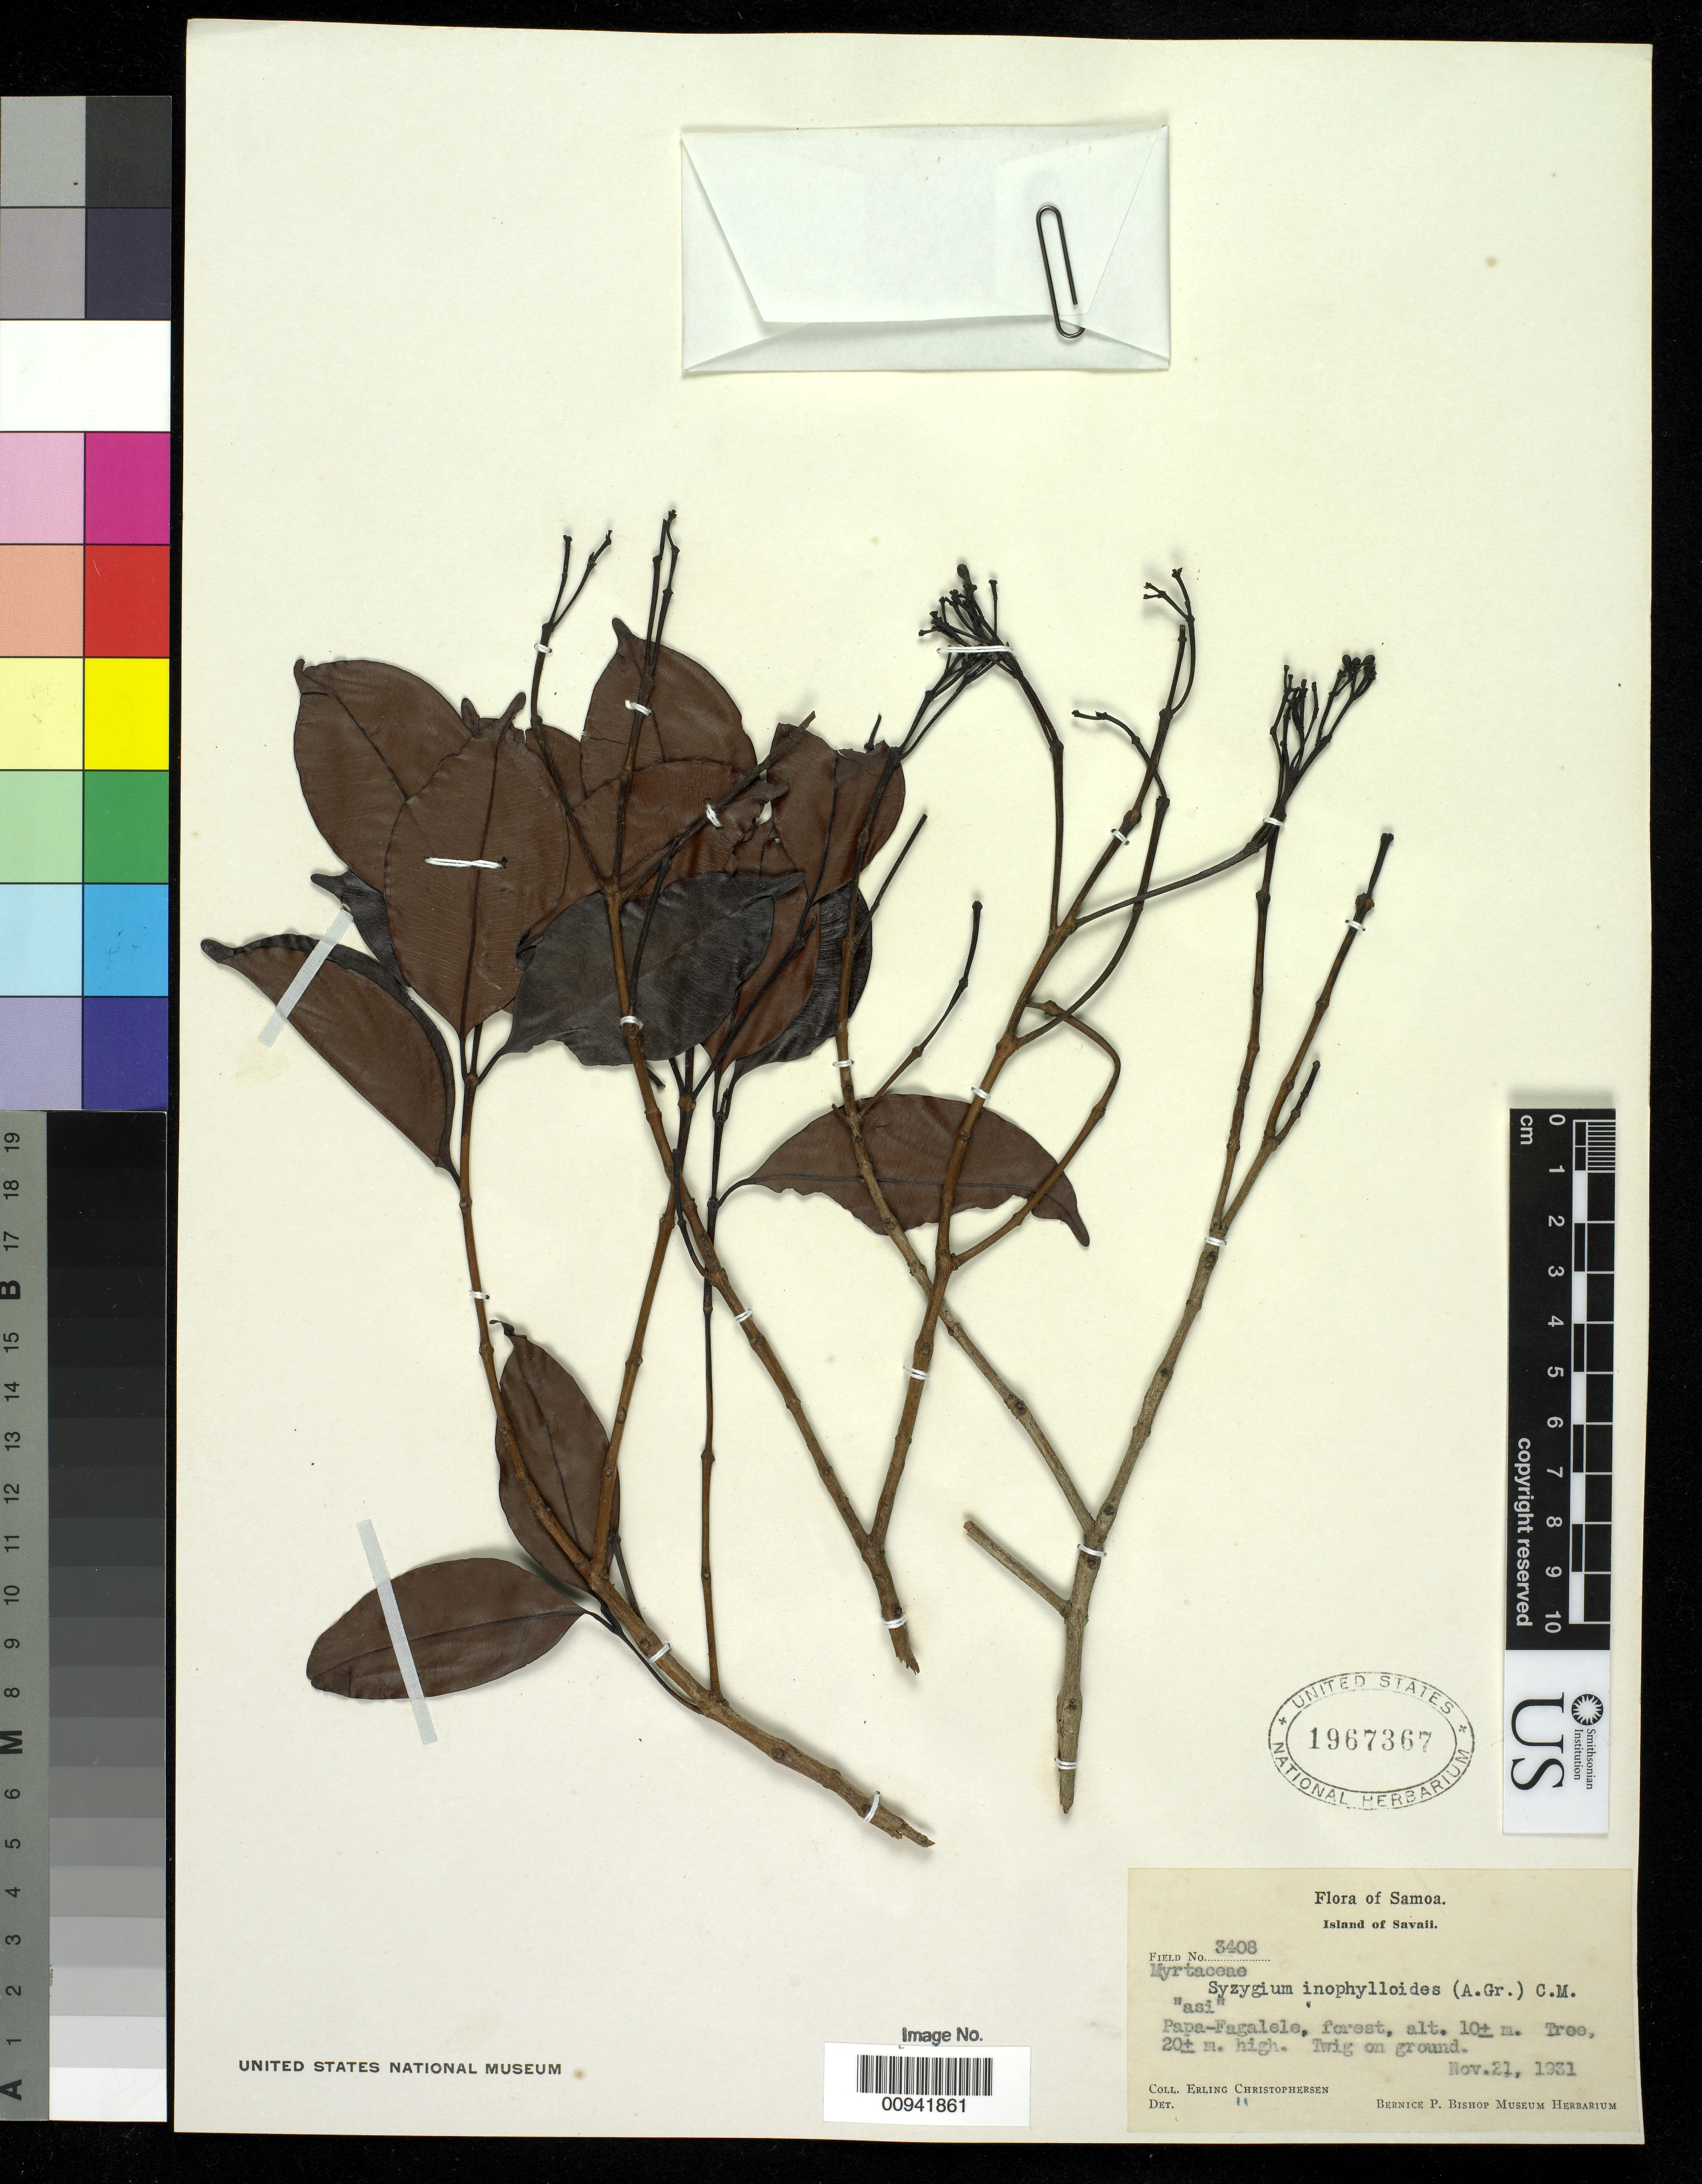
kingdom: Plantae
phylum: Tracheophyta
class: Magnoliopsida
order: Myrtales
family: Myrtaceae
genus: Syzygium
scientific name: Syzygium inophylloides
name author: (A. Gray) K. Müller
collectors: E. Christophersen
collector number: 3408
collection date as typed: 21 Nov 1931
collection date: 1931-11-21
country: Samoa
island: Savai'i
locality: Papa-Fagalele.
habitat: Forest.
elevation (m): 10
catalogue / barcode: US 1967367